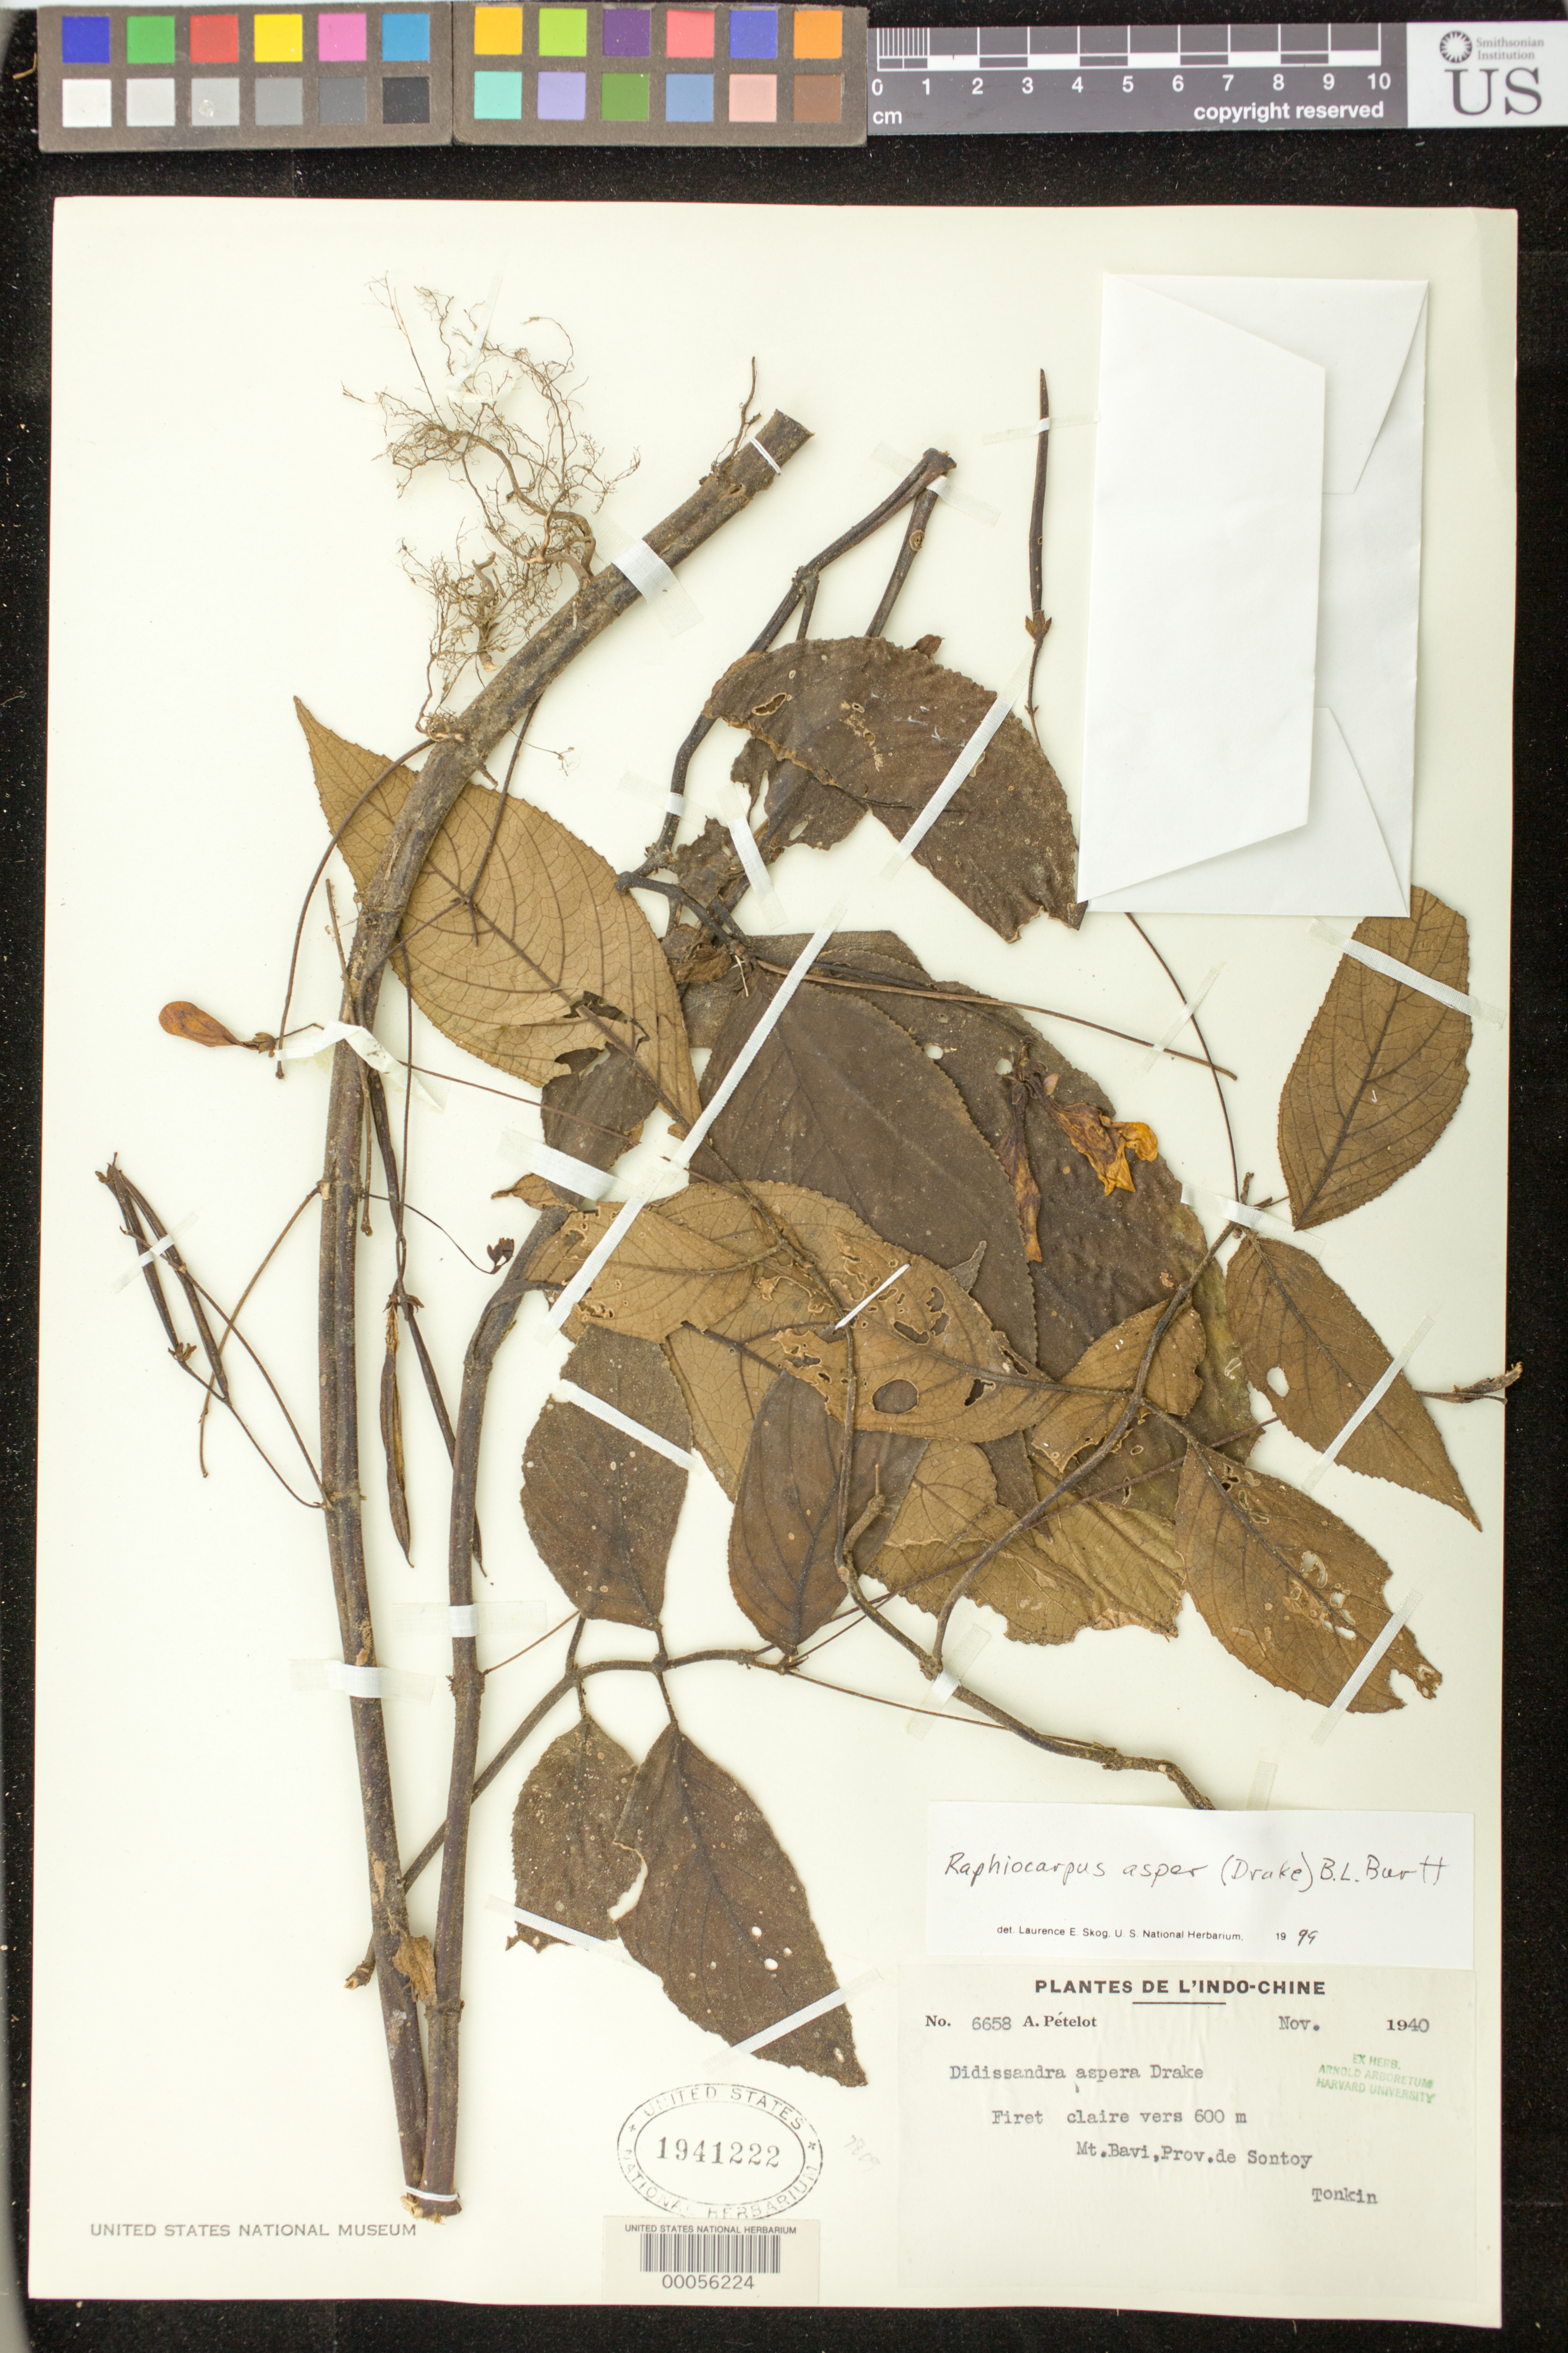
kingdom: Plantae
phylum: Tracheophyta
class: Magnoliopsida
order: Lamiales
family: Gesneriaceae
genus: Raphiocarpus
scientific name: Raphiocarpus asper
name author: (Drake) B.L. Burtt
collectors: A. Petelot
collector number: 6658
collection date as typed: Nov 1940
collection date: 1940-11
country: Vietnam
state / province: Hòa Bình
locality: Mount bavi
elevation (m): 600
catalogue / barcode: US 1941222